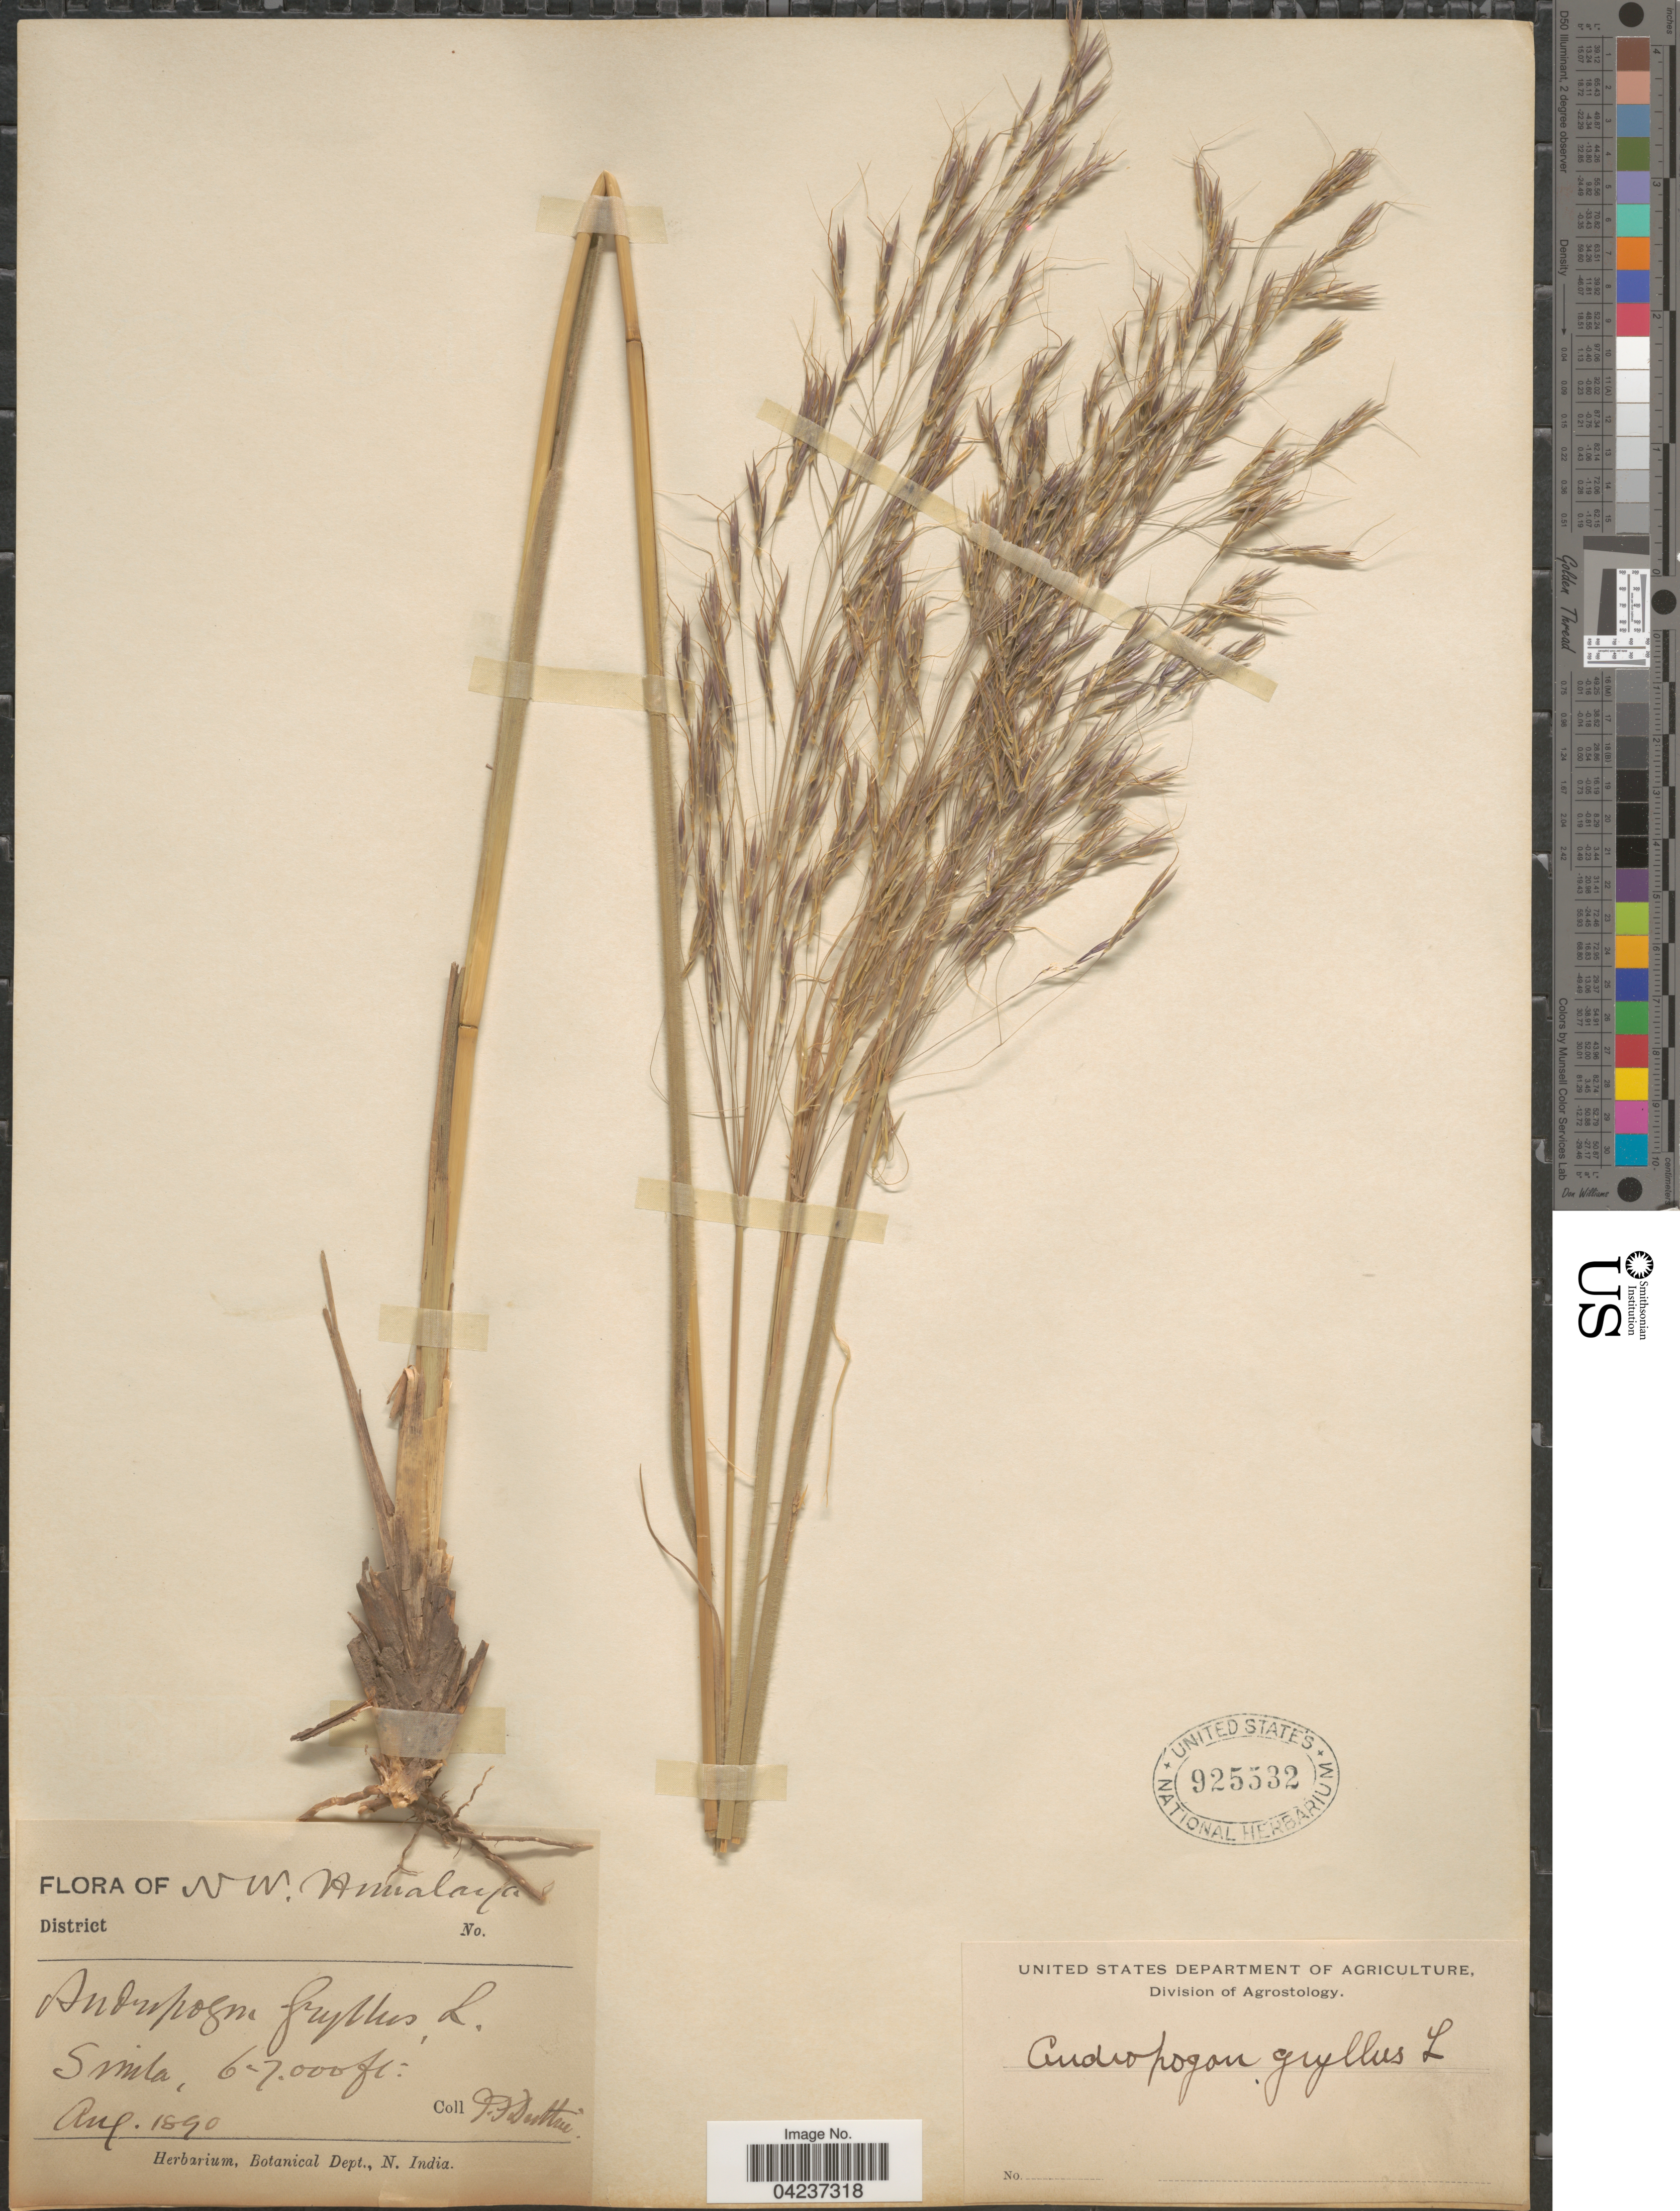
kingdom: Plantae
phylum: Tracheophyta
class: Liliopsida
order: Poales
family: Poaceae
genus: Chrysopogon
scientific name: Chrysopogon gryllus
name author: (L.) Trin.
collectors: J. F. Duthie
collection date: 1890-08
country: India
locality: NW. Himalaya. Simla.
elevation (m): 1829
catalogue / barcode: US 925532